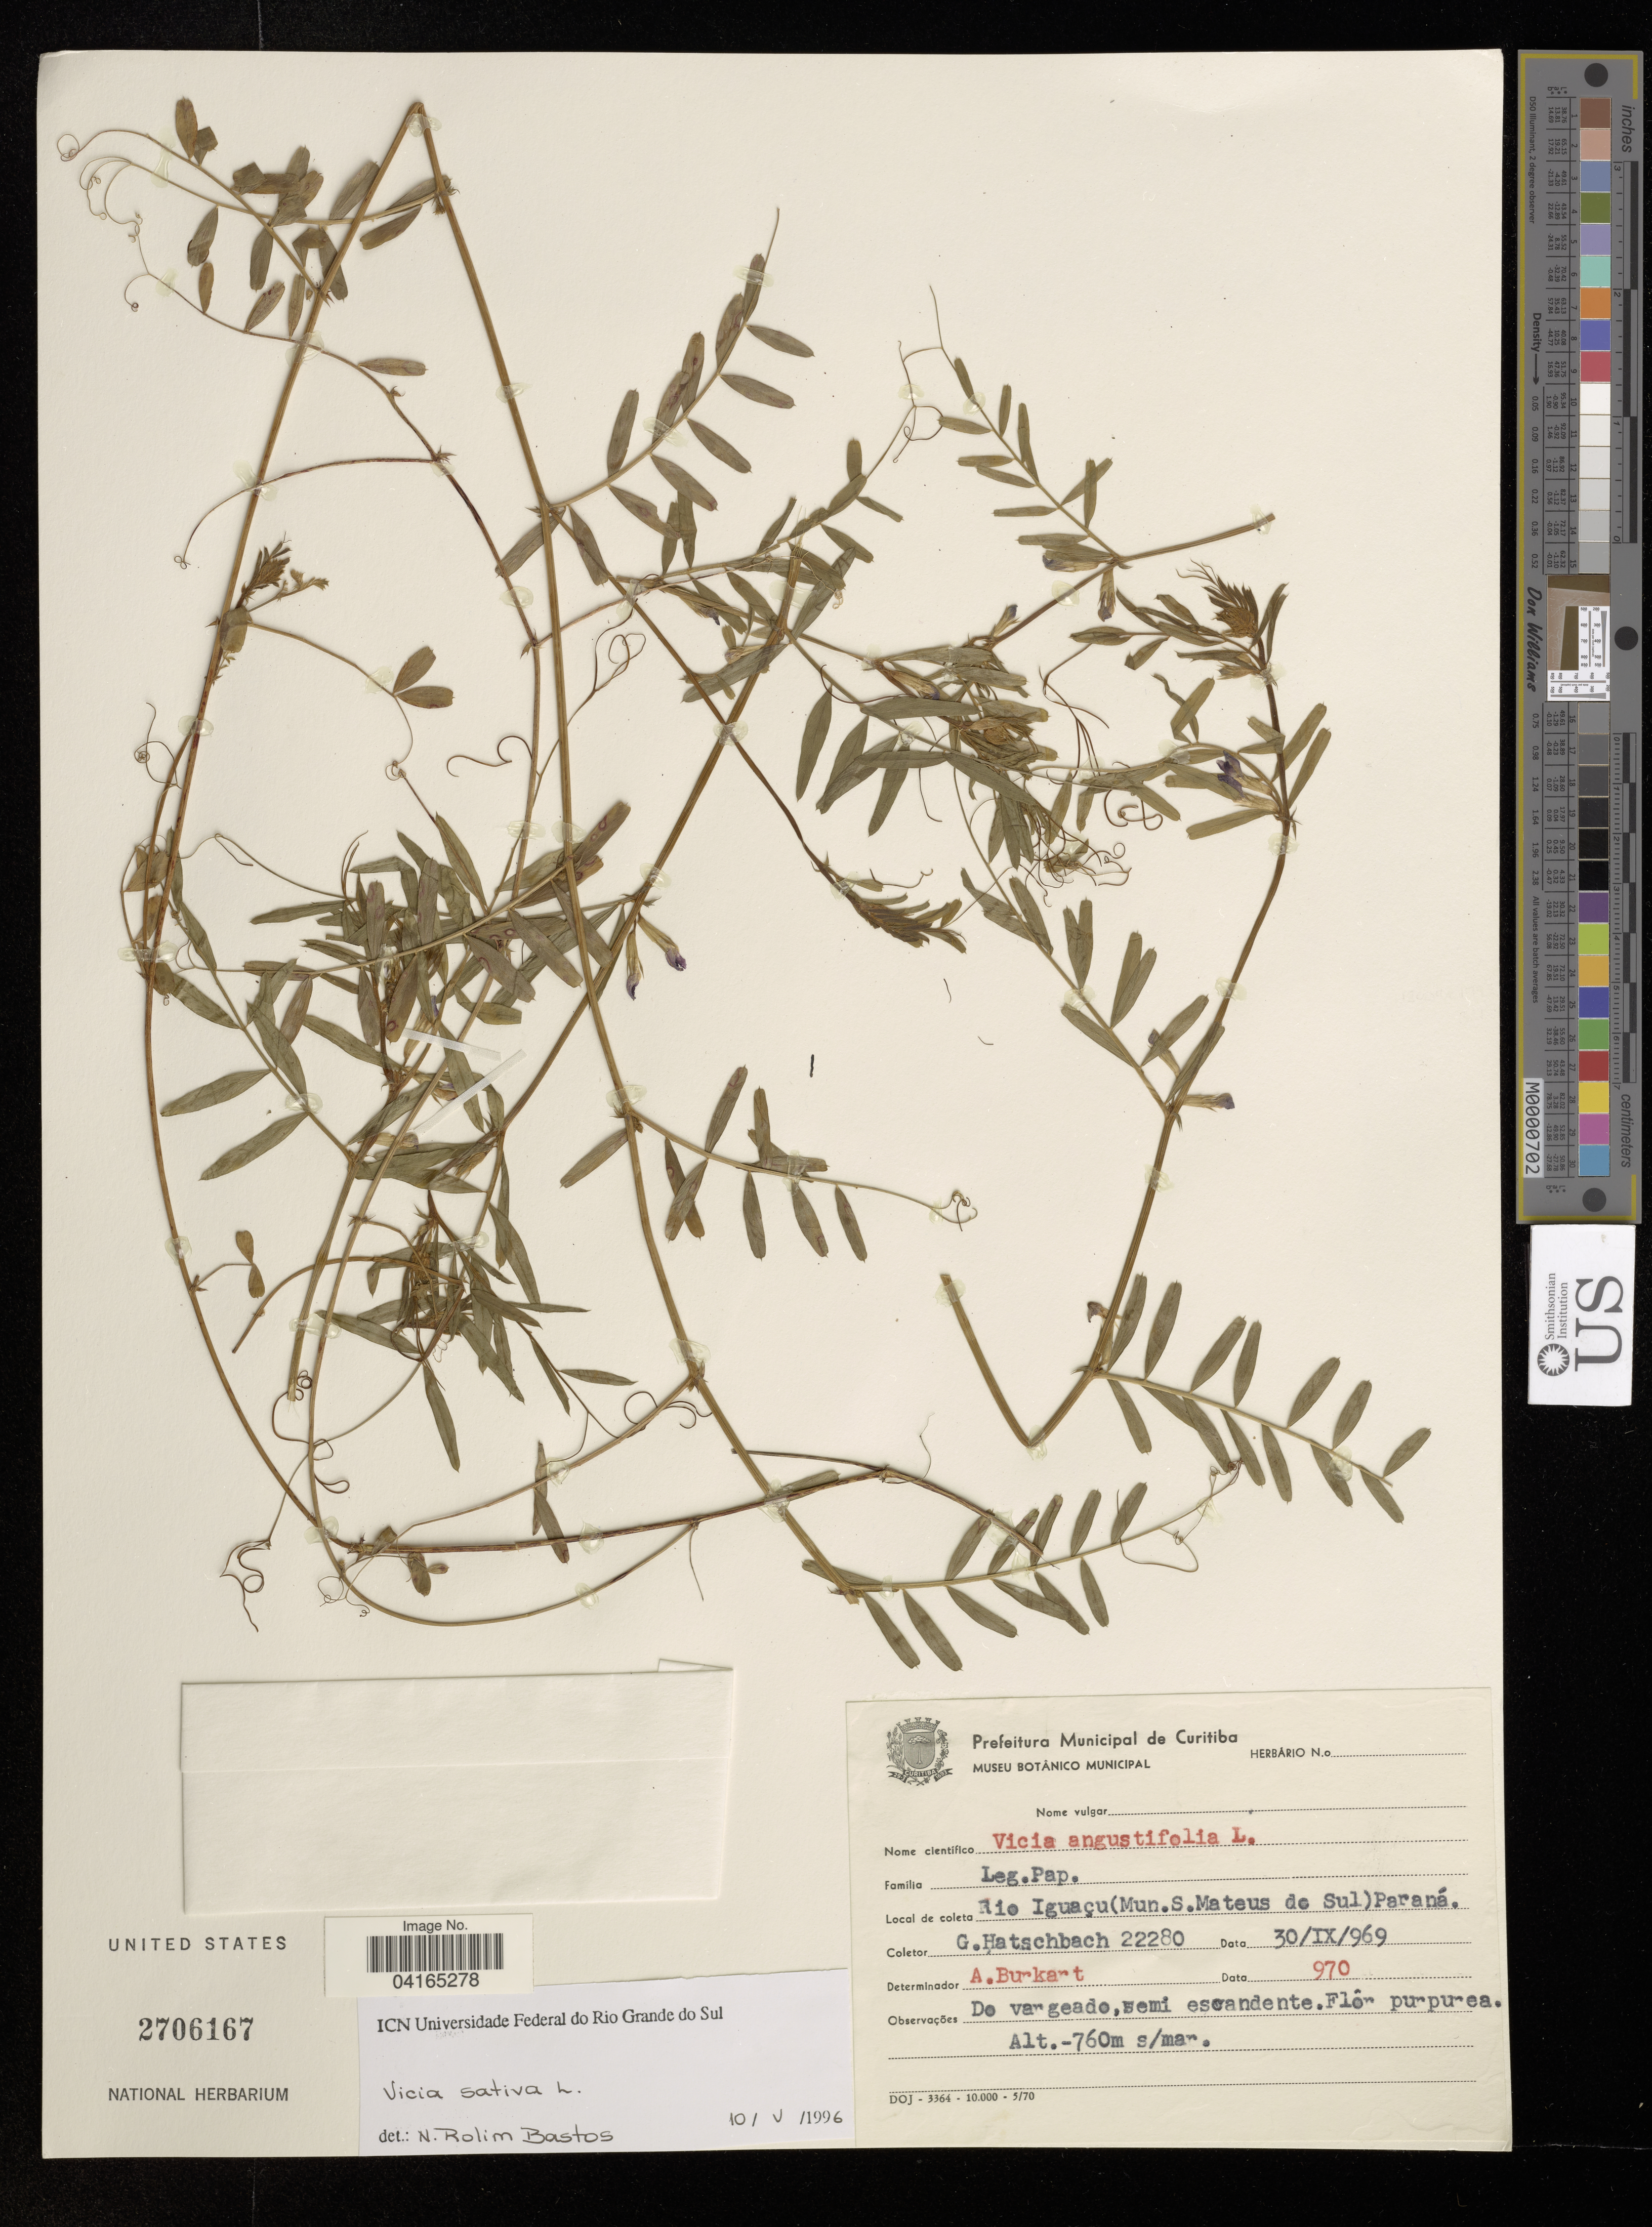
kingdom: Plantae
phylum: Tracheophyta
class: Magnoliopsida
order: Fabales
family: Fabaceae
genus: Vicia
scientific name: Vicia sativa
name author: L.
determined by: Hechenleitner, Paulina, RBG Edinburgh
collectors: G. Hatschbach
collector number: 22280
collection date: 1969-09-30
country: Brazil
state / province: Paraná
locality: Rio Iguaçu (Mun. S. Mateus de Sul).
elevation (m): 760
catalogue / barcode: US 2706167